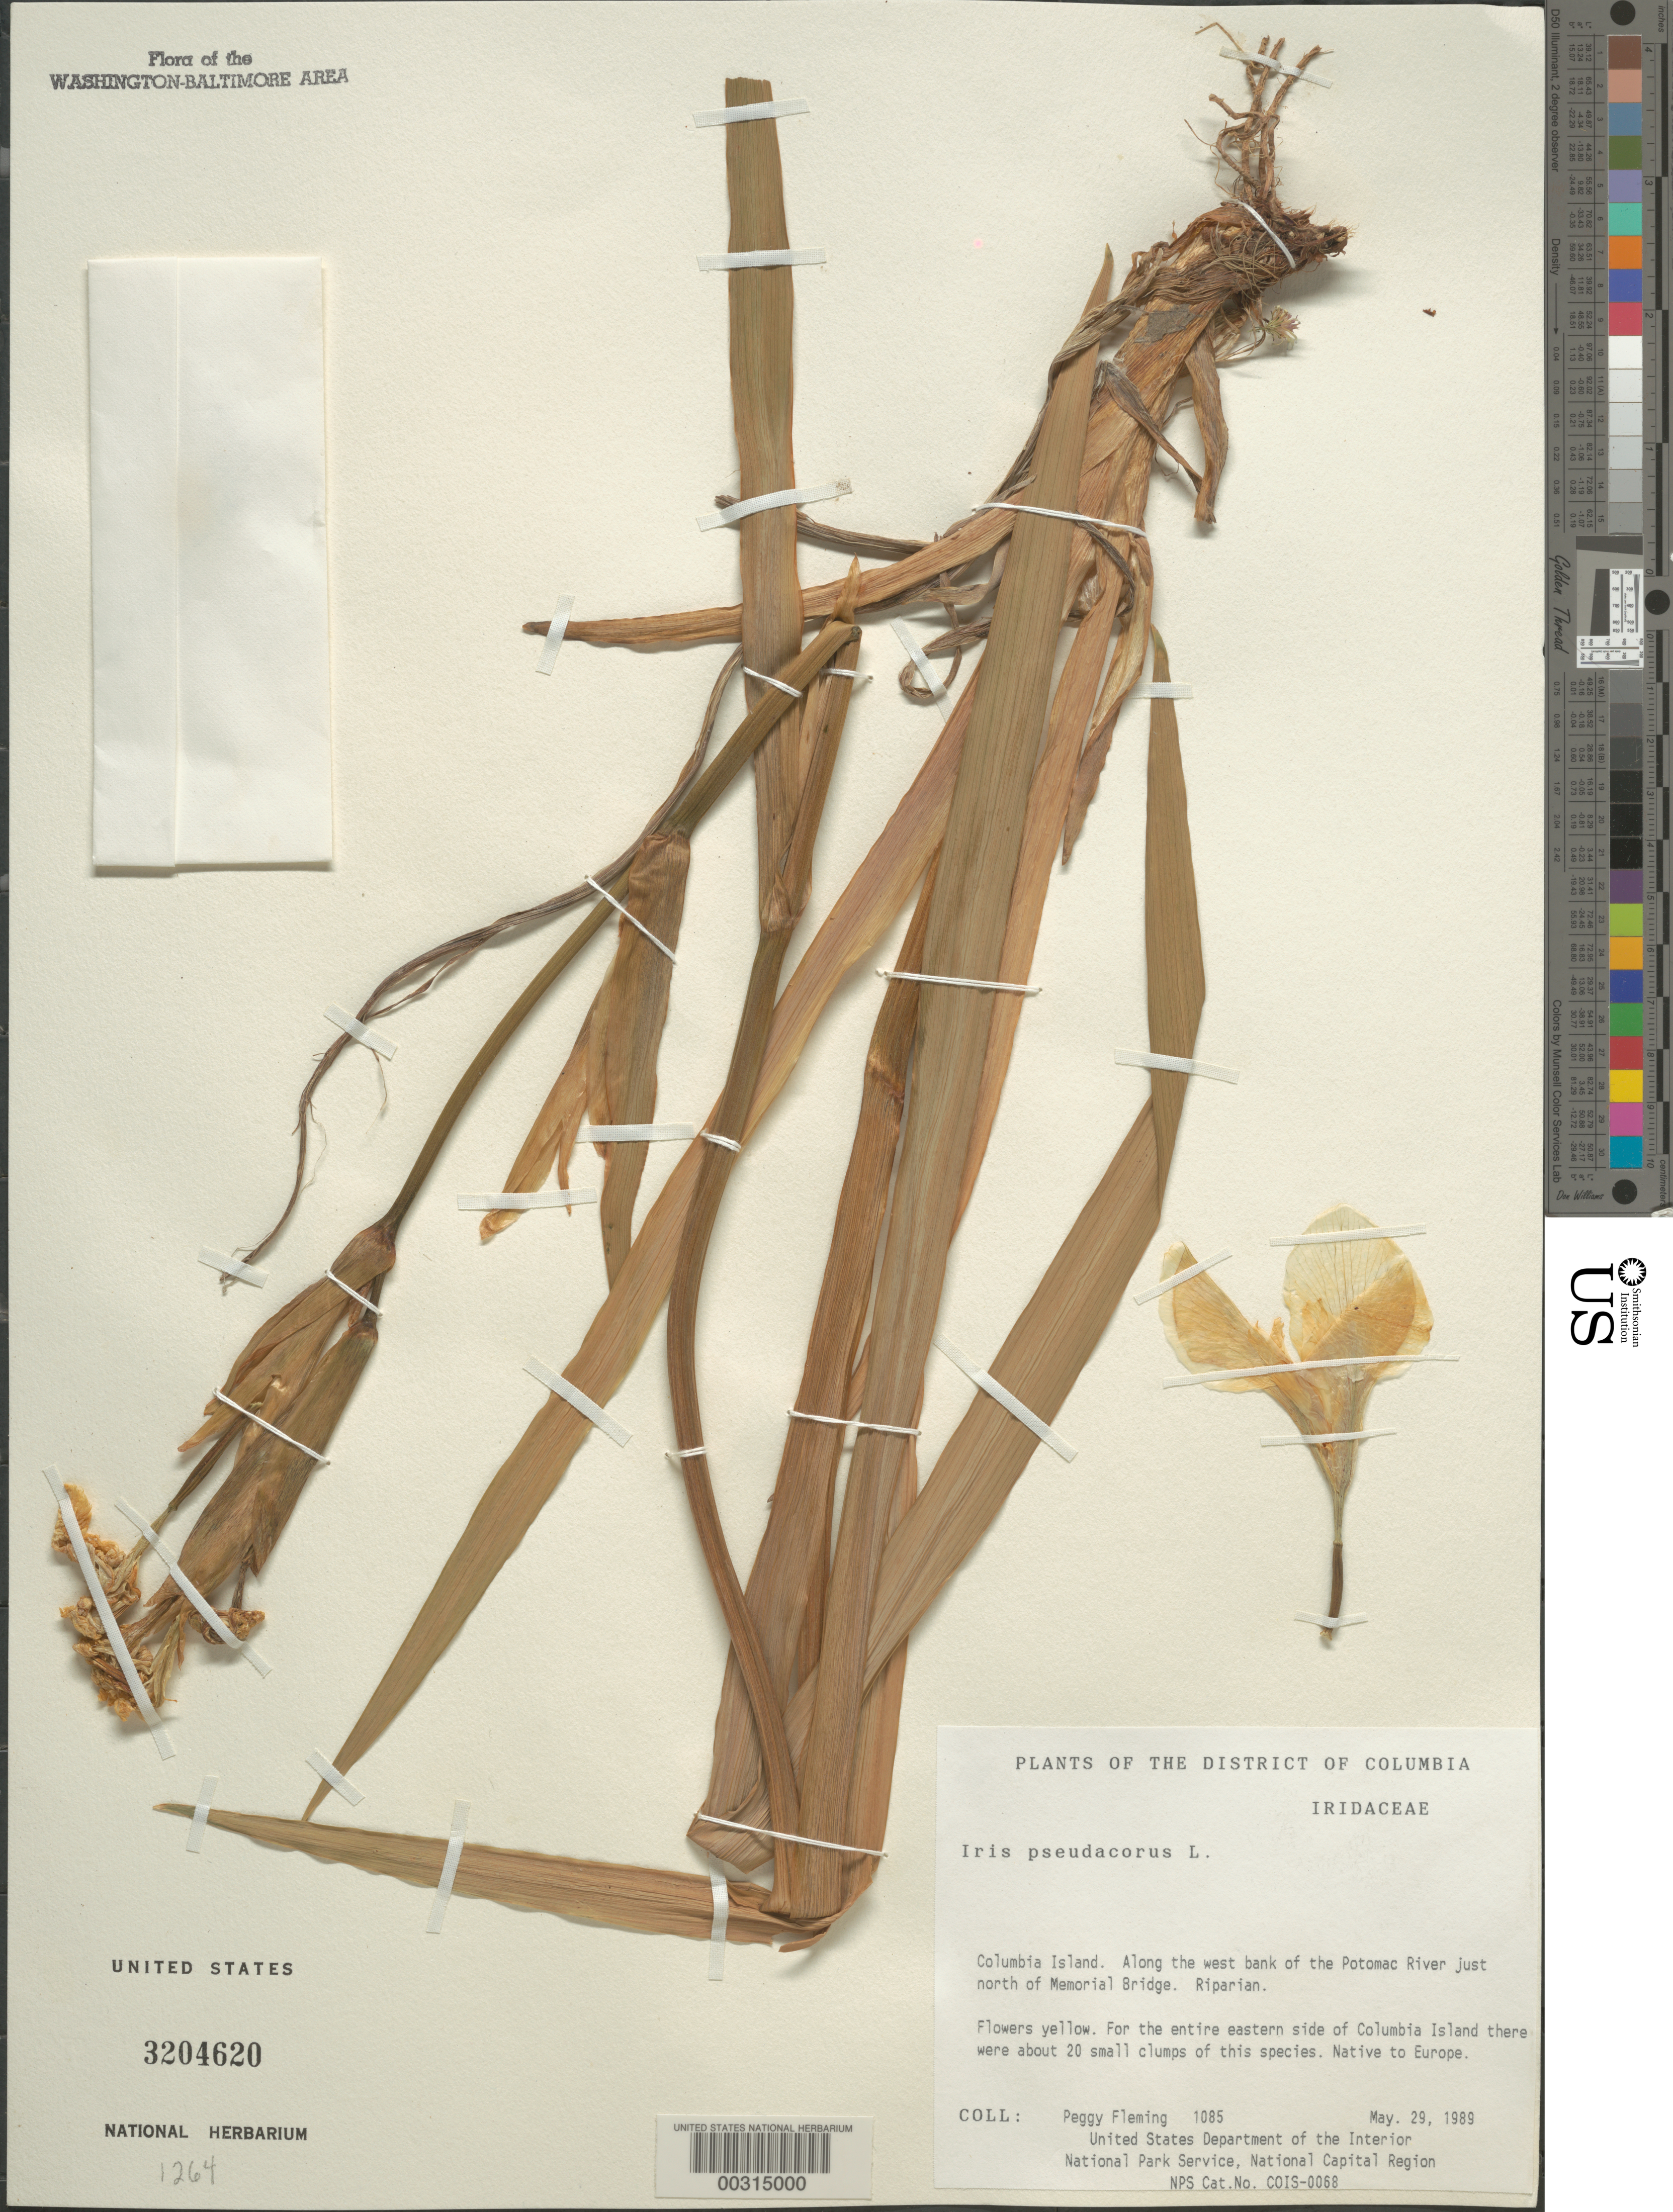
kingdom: Plantae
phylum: Tracheophyta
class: Liliopsida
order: Asparagales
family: Iridaceae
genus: Iris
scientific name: Iris pseudacorus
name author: L.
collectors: P. Fleming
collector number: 1085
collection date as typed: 29 May 1989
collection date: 1989-05-29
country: United States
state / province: District of Columbia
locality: Columbia Island, W bank of the Potomac River just N of Memorial Bridge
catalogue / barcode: US 3204620